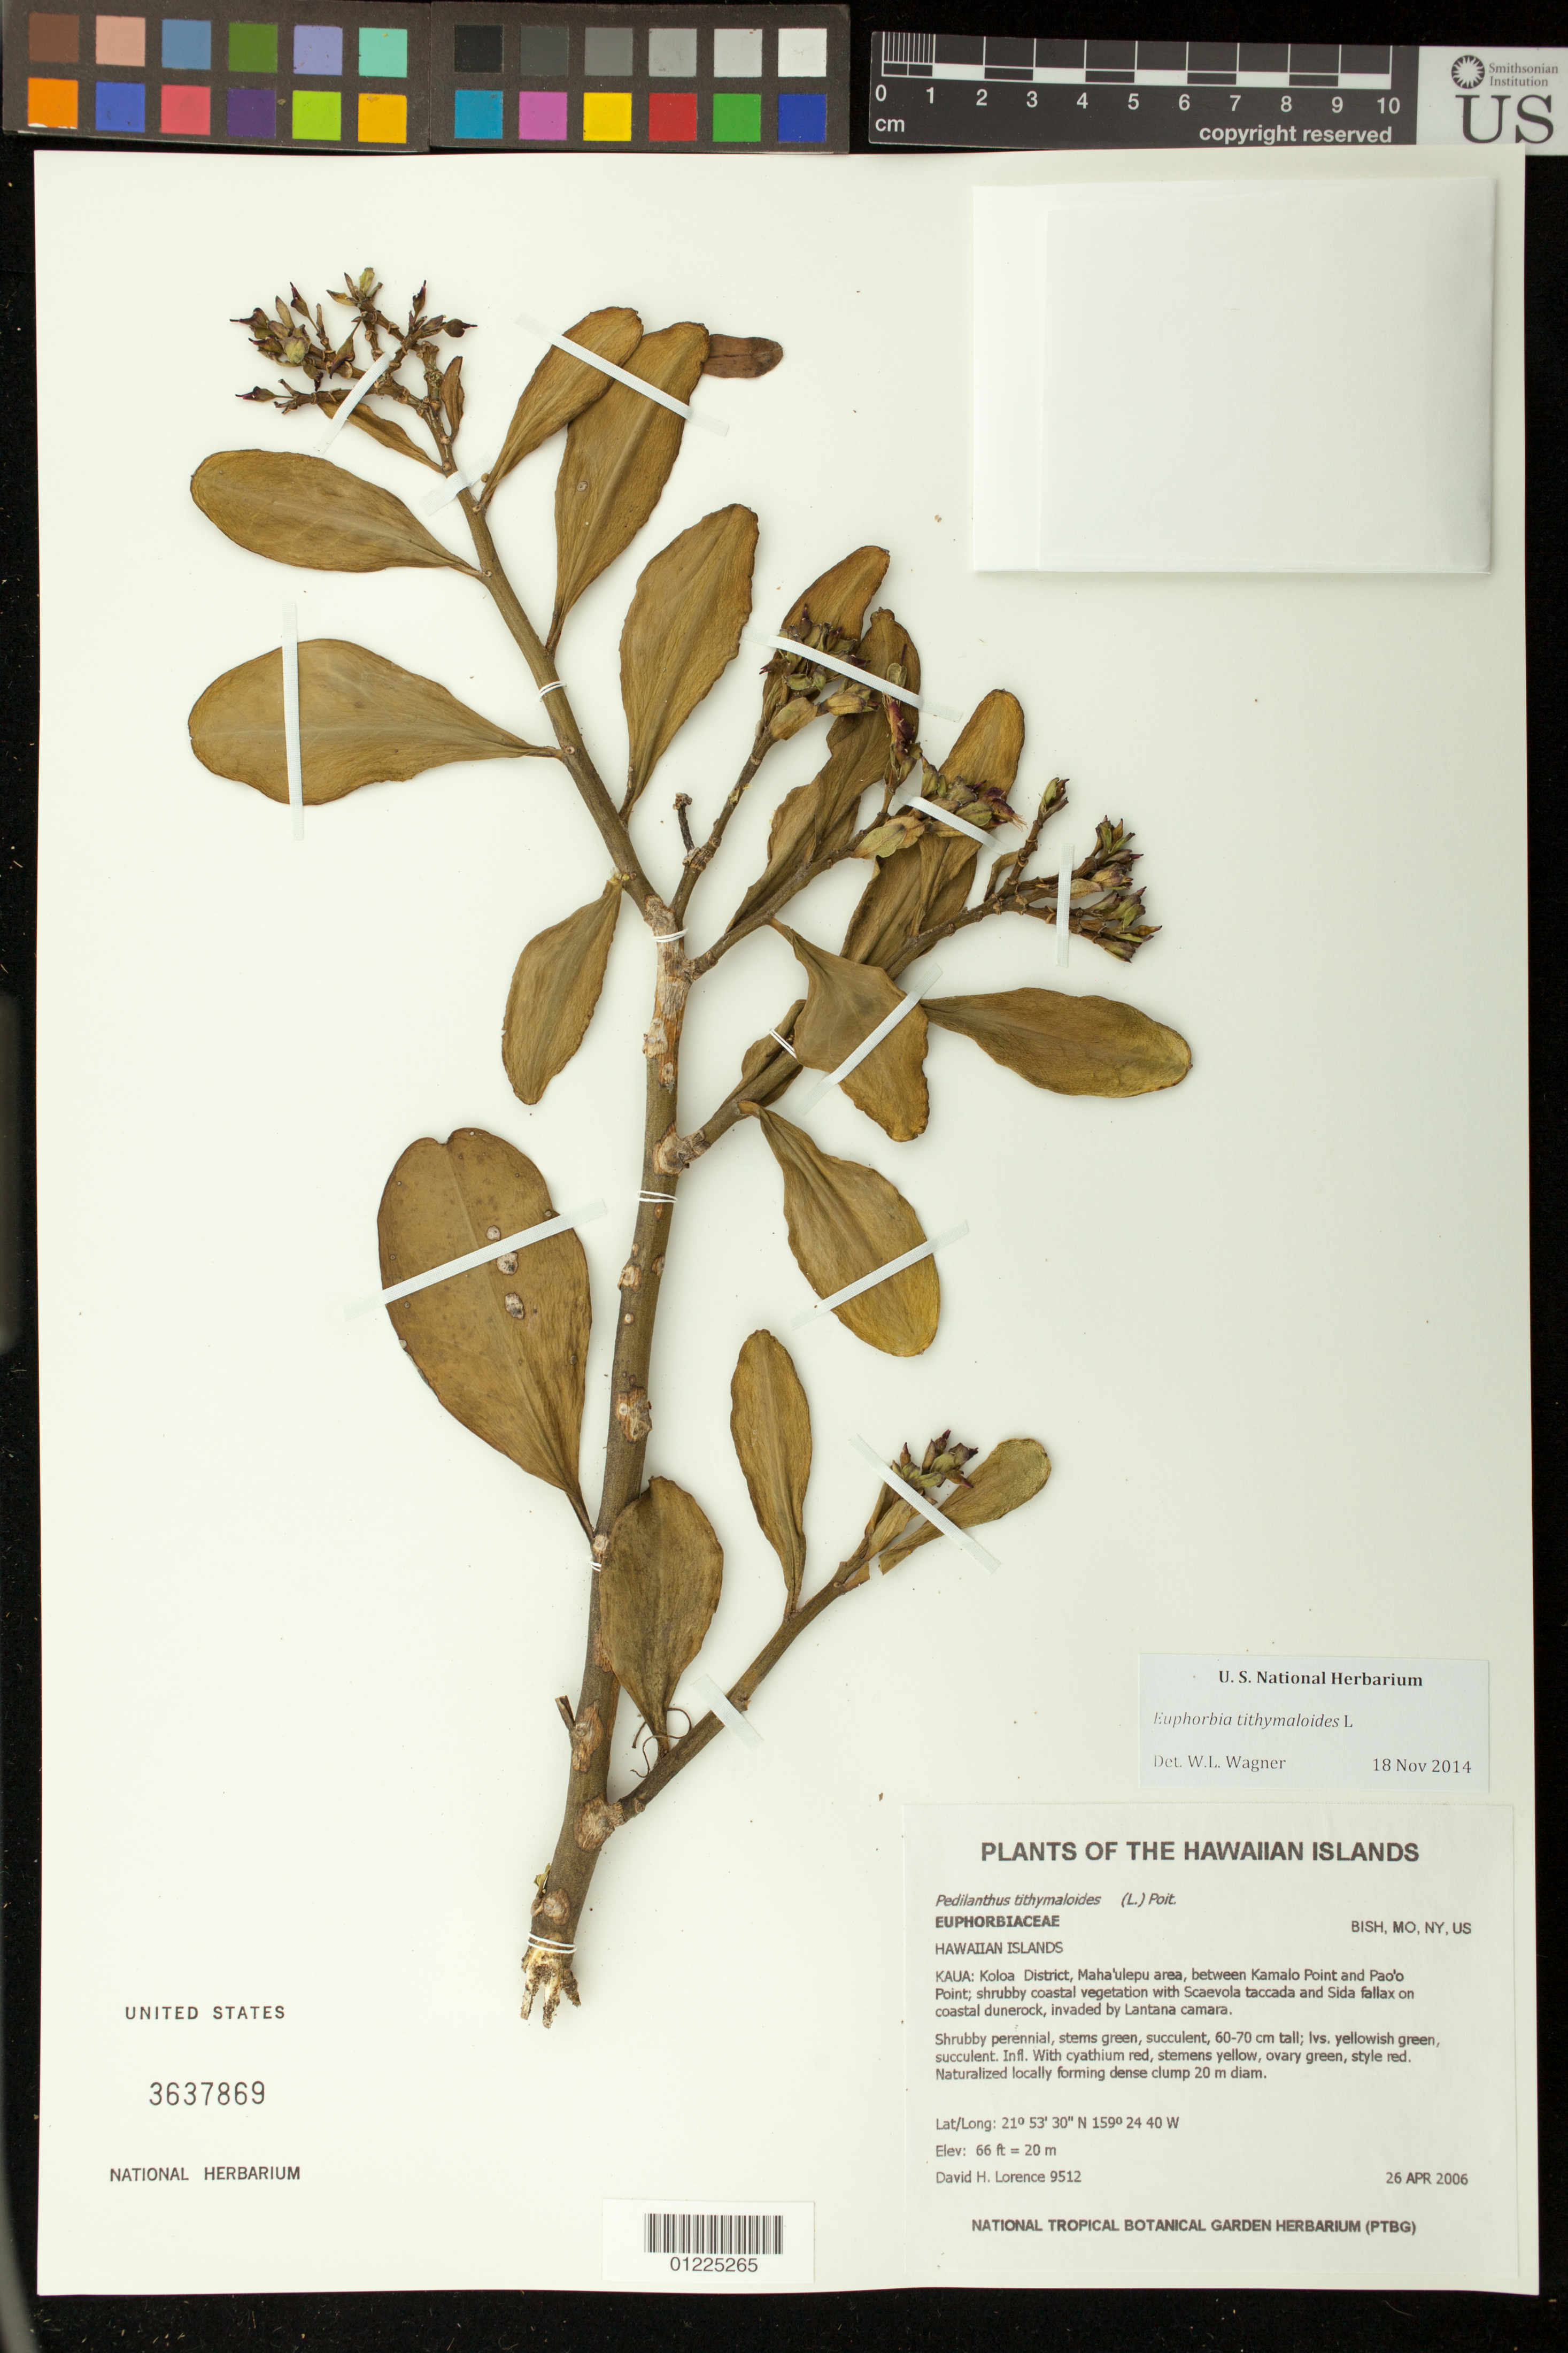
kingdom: Plantae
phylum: Tracheophyta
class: Magnoliopsida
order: Malpighiales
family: Euphorbiaceae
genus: Euphorbia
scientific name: Euphorbia tithymaloides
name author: L.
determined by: Wagner, W. L., (BOT), Smithsonian Institution - National Museum of Natural History (UNITED STATES)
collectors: D. Lorence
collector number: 9512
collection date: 2006-04-26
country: United States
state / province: Hawaii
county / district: Kaui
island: Kaua'i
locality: Koloa District, Maha'ulepu area, between Kamalo Point and Pao'o Point.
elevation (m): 20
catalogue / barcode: US 3637869